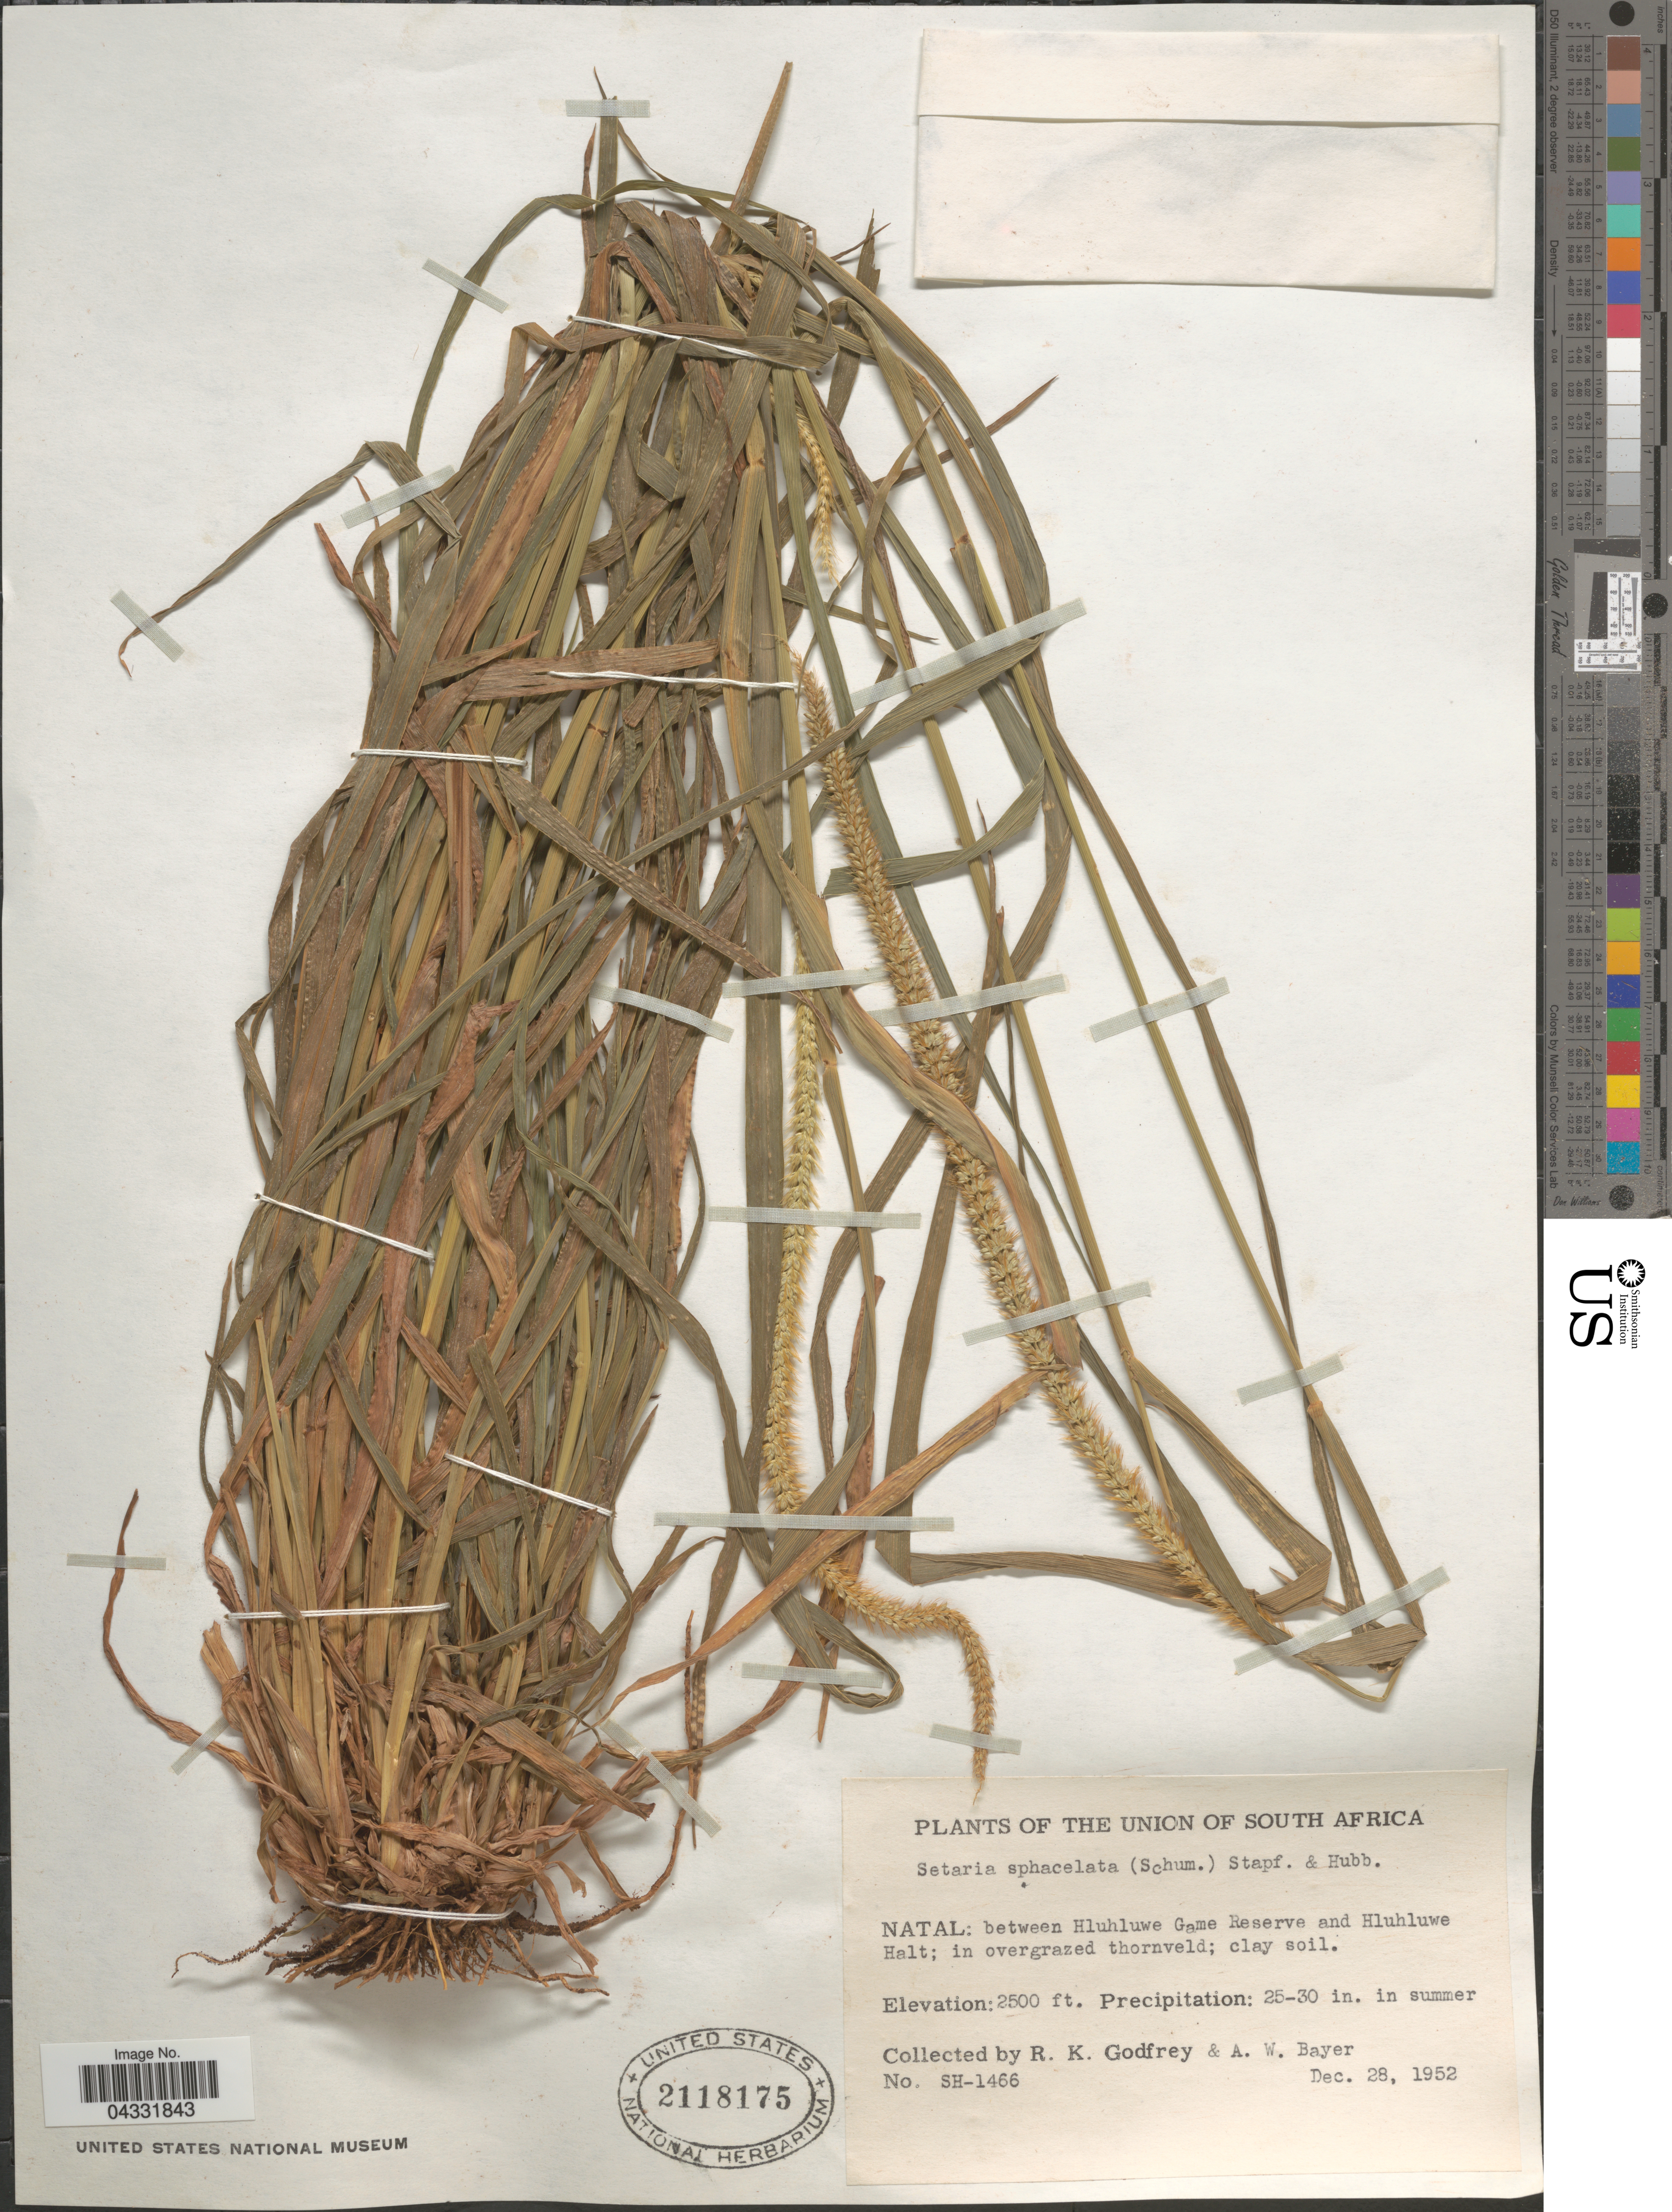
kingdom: Plantae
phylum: Tracheophyta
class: Liliopsida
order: Poales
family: Poaceae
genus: Setaria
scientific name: Setaria sphacelata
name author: (Schumach.) Stapf & Hubb. ex Moss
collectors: R. K. Godfrey & A. Bayer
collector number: SH-1466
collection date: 1952-12-28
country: South Africa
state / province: KwaZulu-Natal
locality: The Union of South Africa. Natal: between Hluhluwe Game Reserve and Hluhluwe Halt.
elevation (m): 762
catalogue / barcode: US 2118175